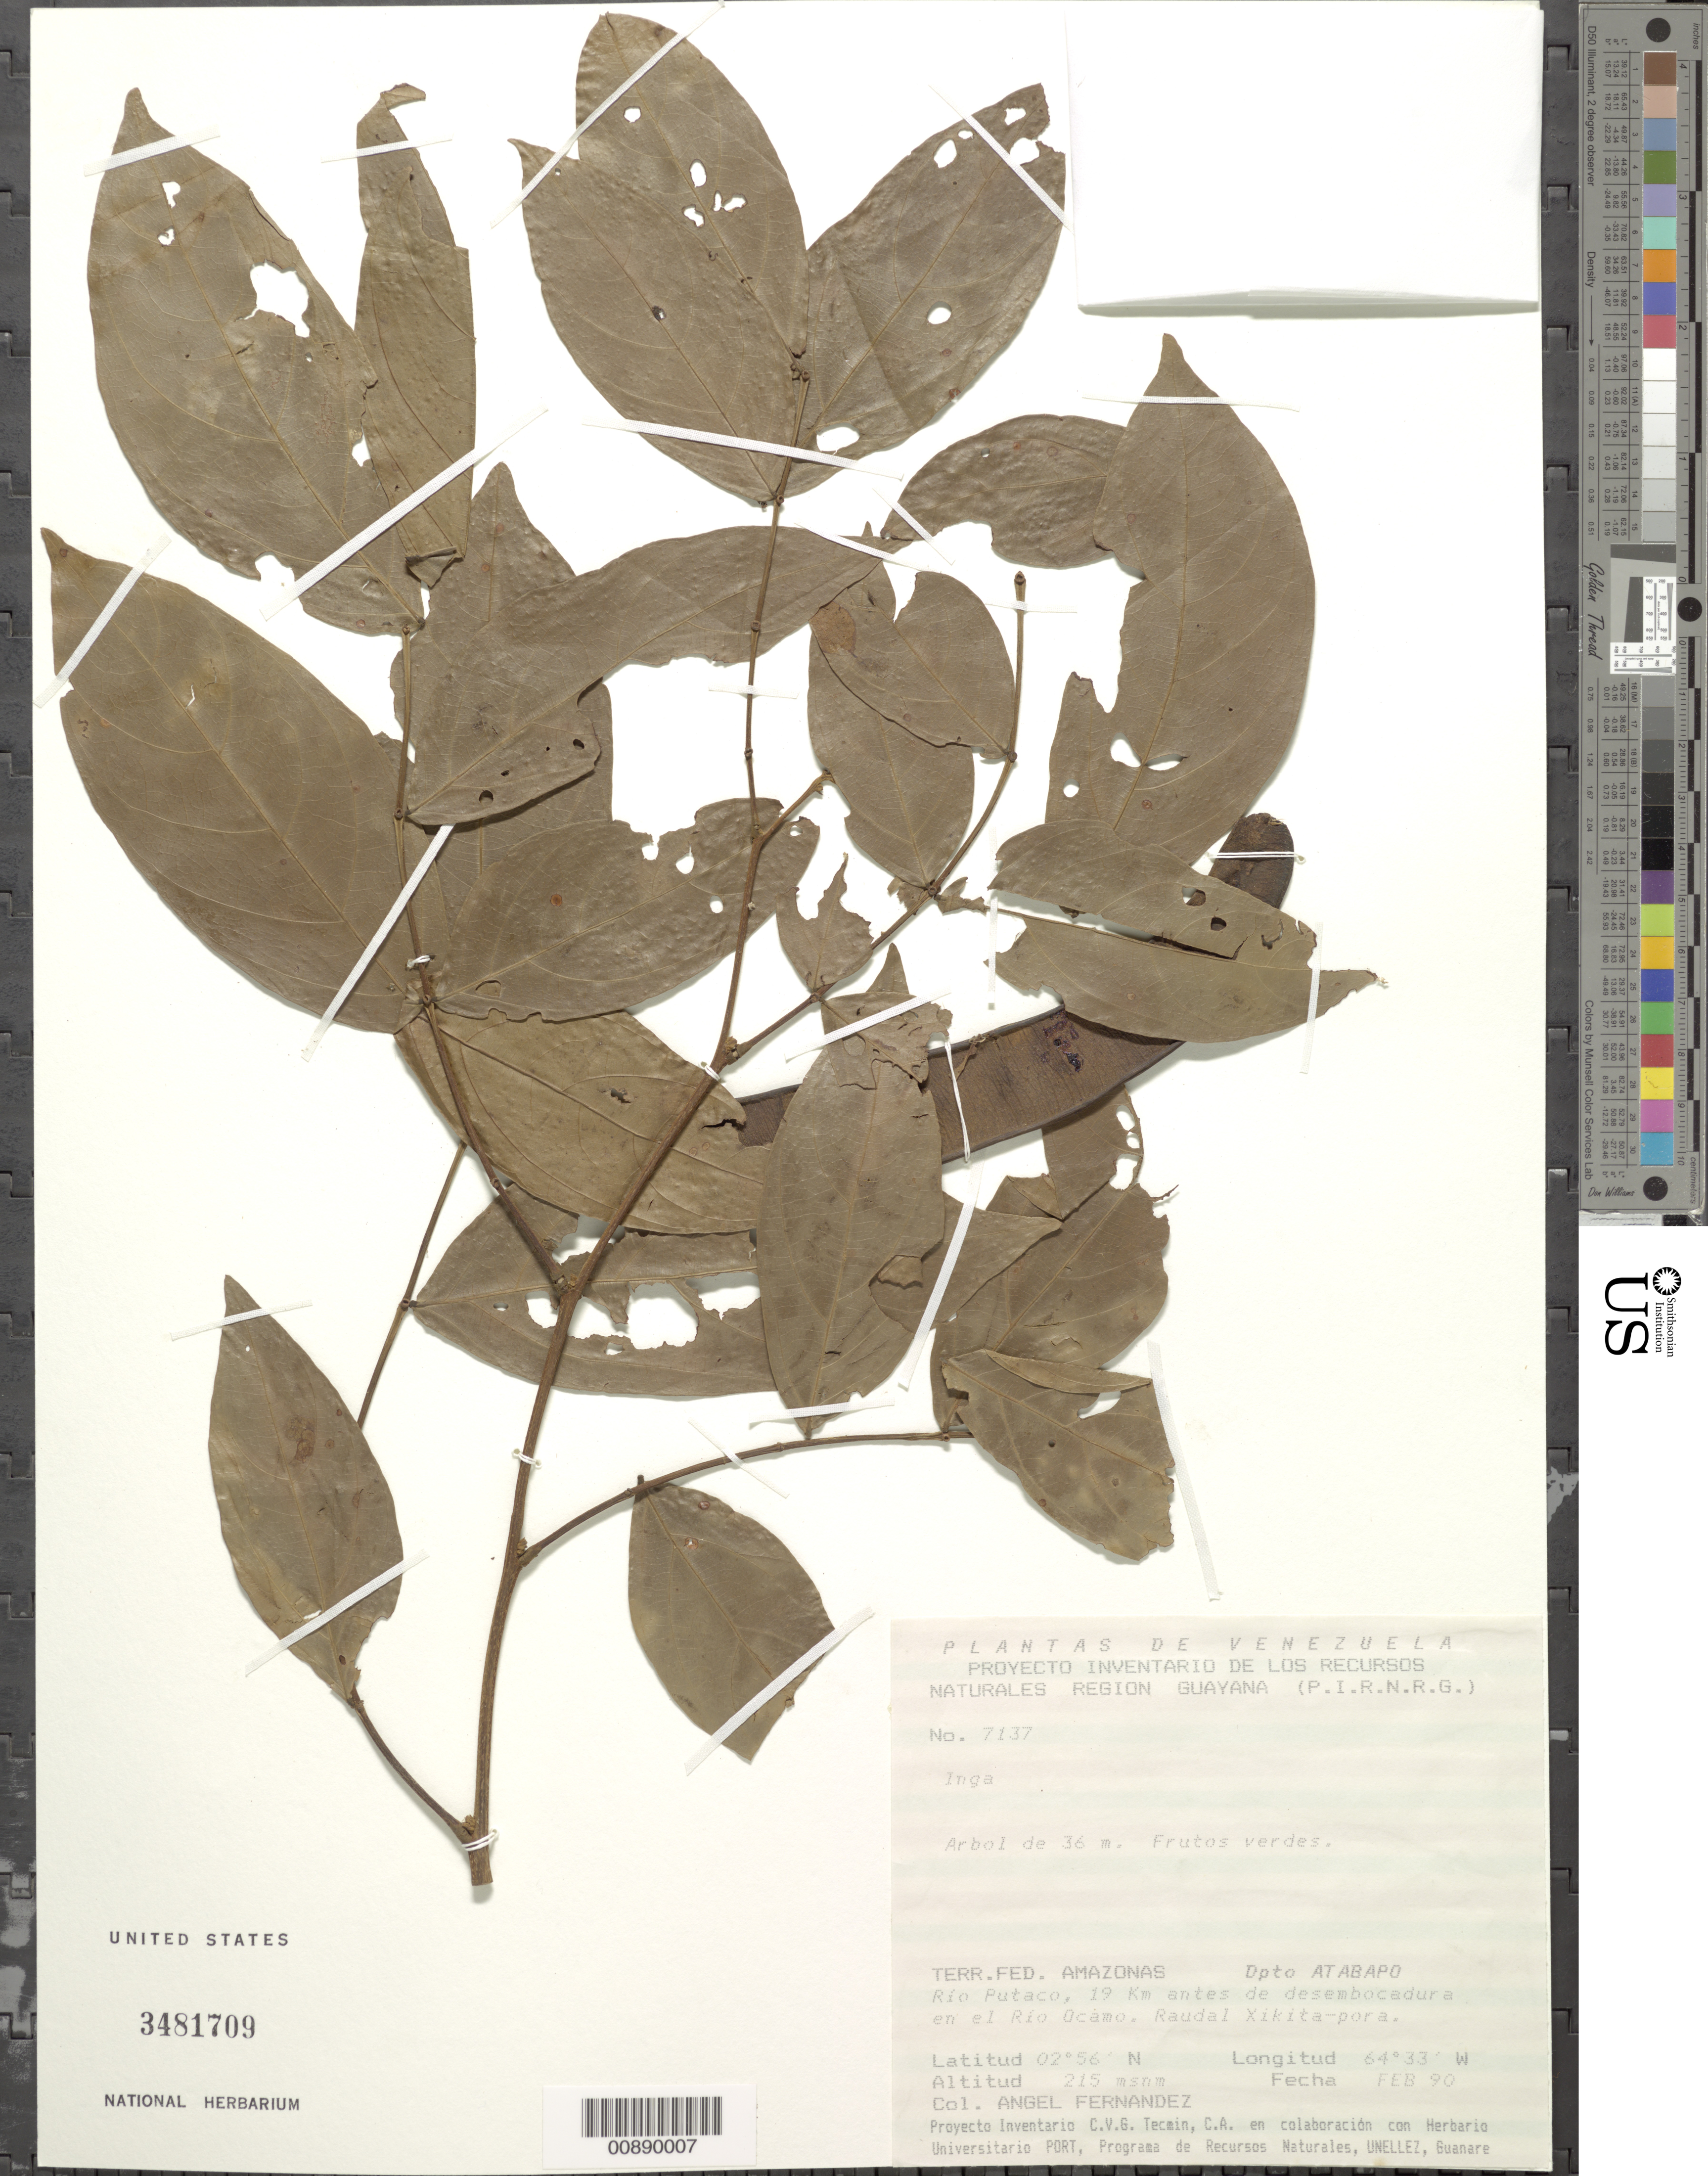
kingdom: Plantae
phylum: Tracheophyta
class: Magnoliopsida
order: Fabales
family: Fabaceae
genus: Inga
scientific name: Inga sp.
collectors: A. Fernández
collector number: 7137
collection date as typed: Feb-90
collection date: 1990-02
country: Venezuela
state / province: Amazonas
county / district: Atabapo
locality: Río Putaco, 19 km antes de desembocadura en el Río Ocamo, Raudal Xikita-pora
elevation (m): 215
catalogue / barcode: US 3481709